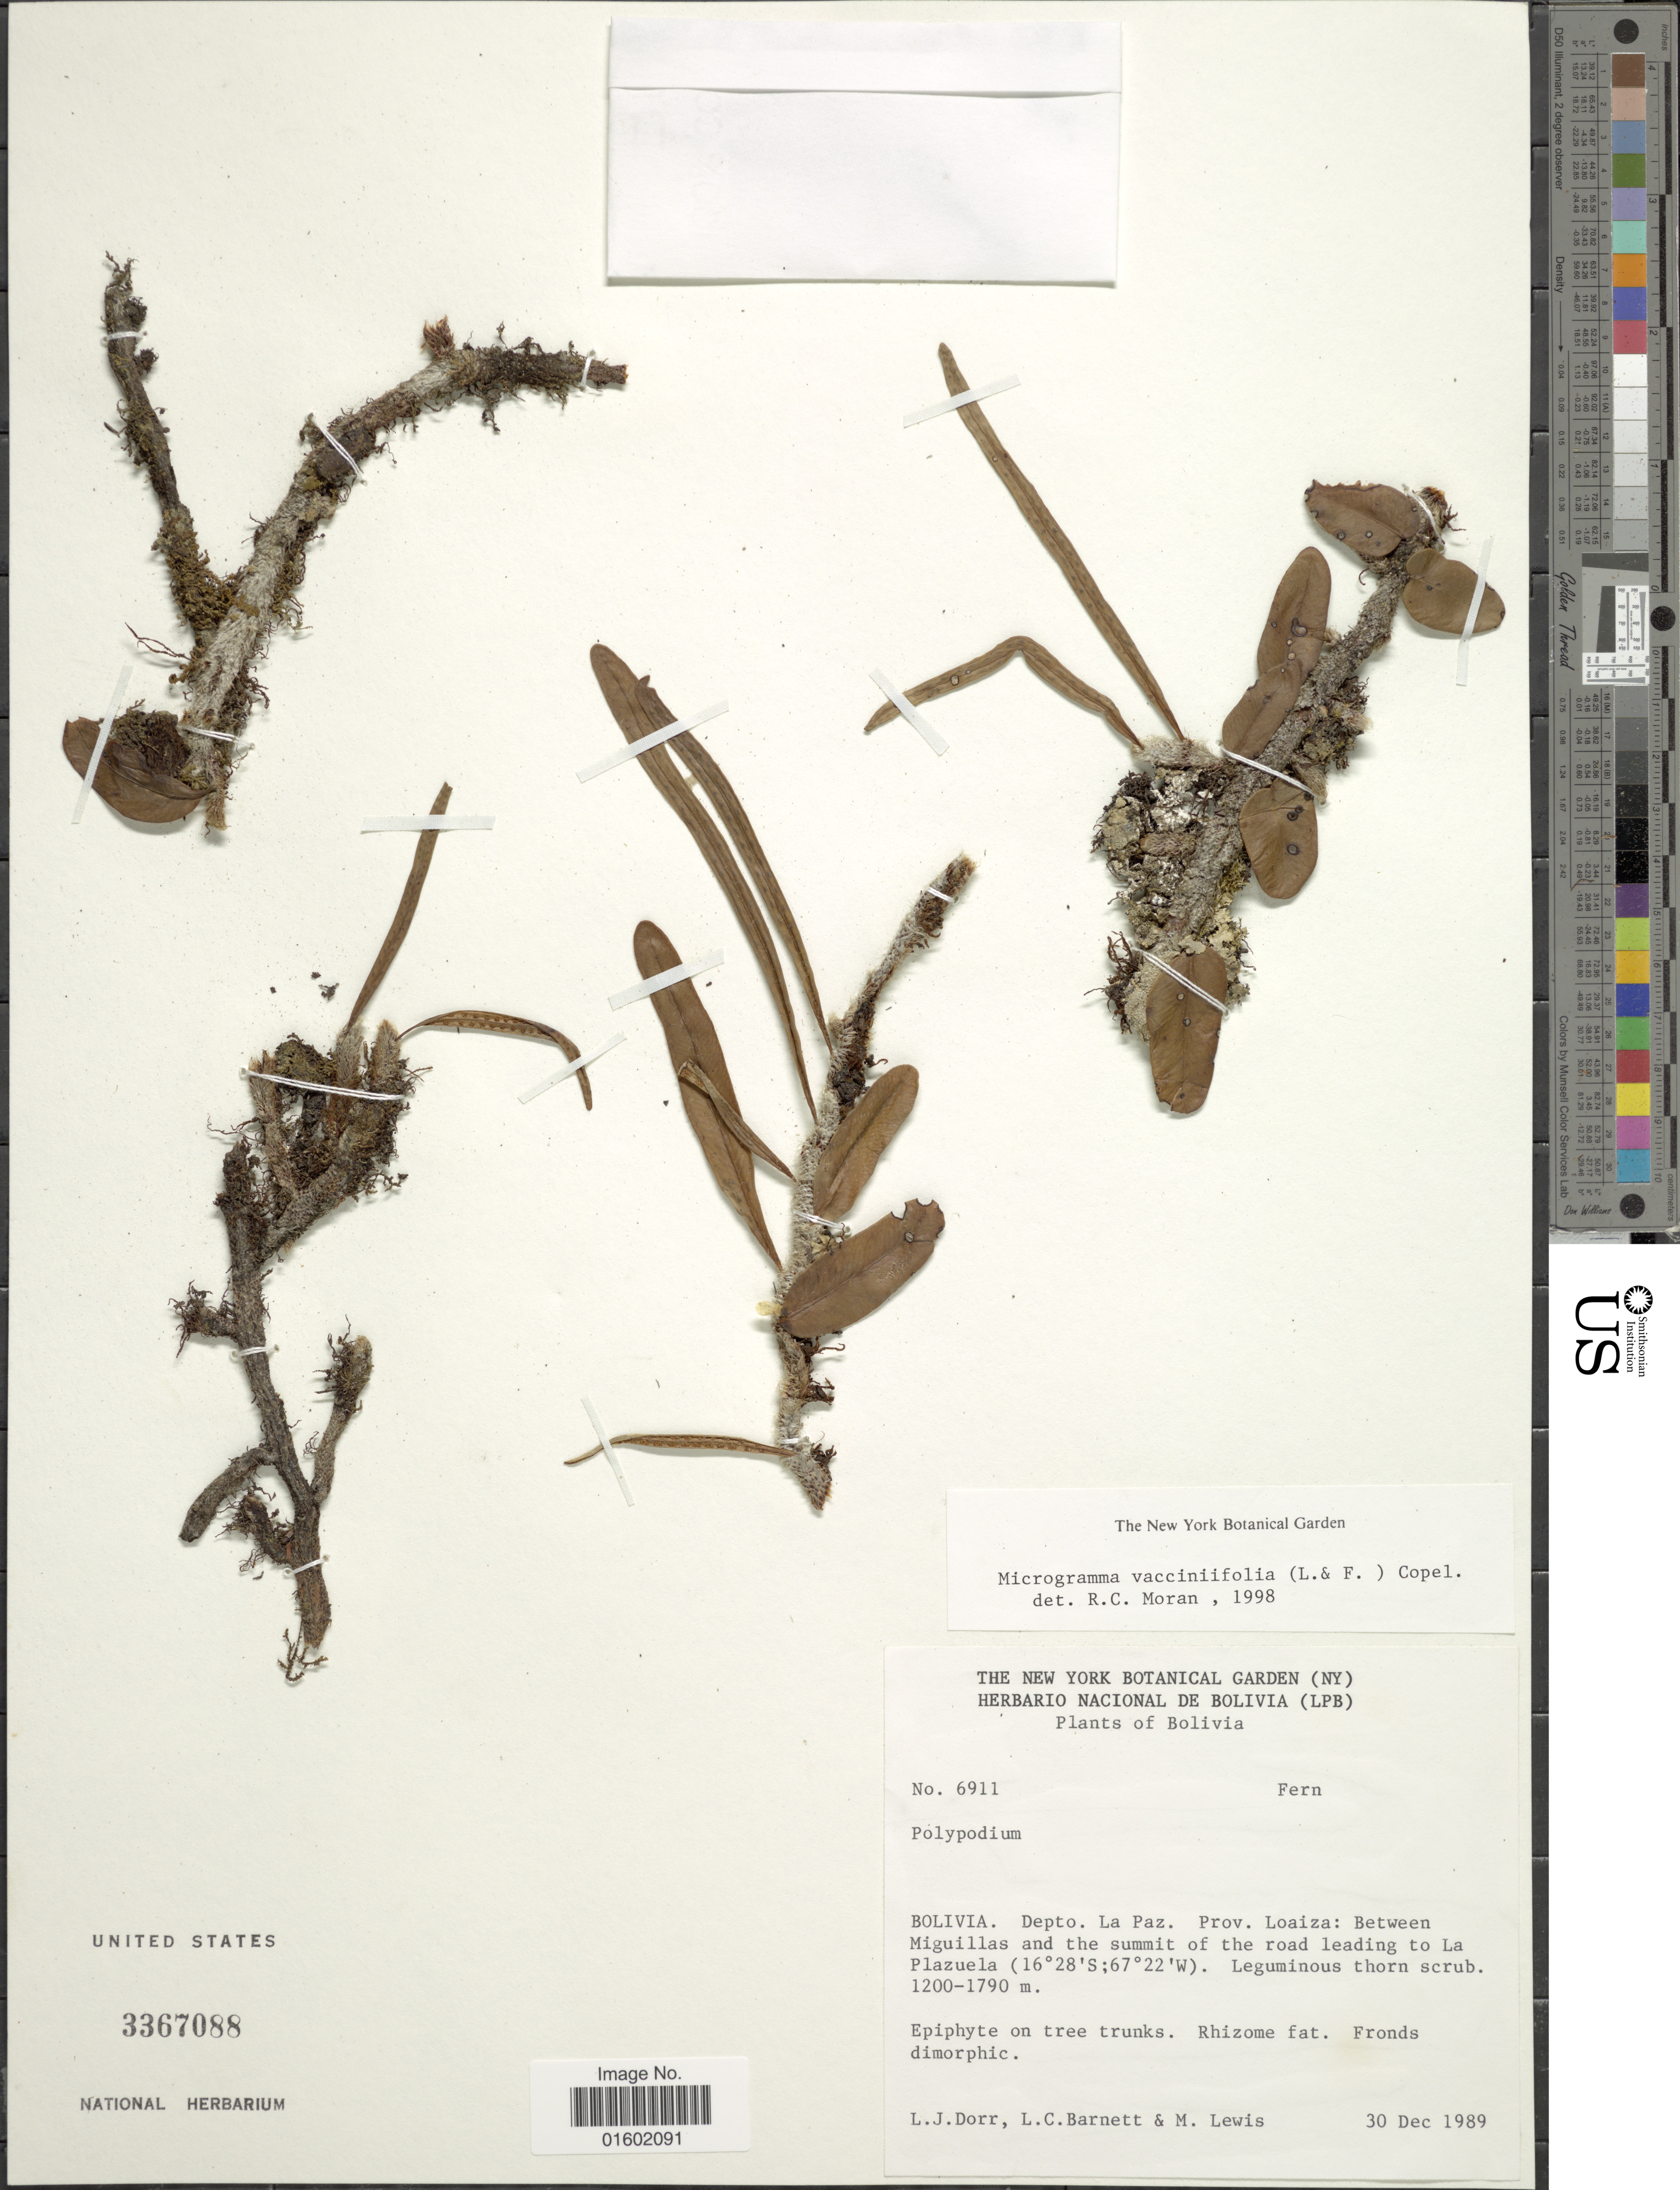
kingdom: Plantae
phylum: Tracheophyta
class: Polypodiopsida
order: Polypodiales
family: Polypodiaceae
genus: Microgramma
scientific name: Microgramma vaccinifolia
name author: (Langsd. & Fisch.) Copel.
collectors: L. J. Dorr, L. C. Barnett & M. Lewis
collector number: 6911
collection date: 1989-12-30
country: Bolivia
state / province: La Paz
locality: Depto. La Paz, Prov. Loaiza: Between Miguillas and the summit of the road leading to La Plazuela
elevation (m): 1200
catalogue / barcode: US 3367088